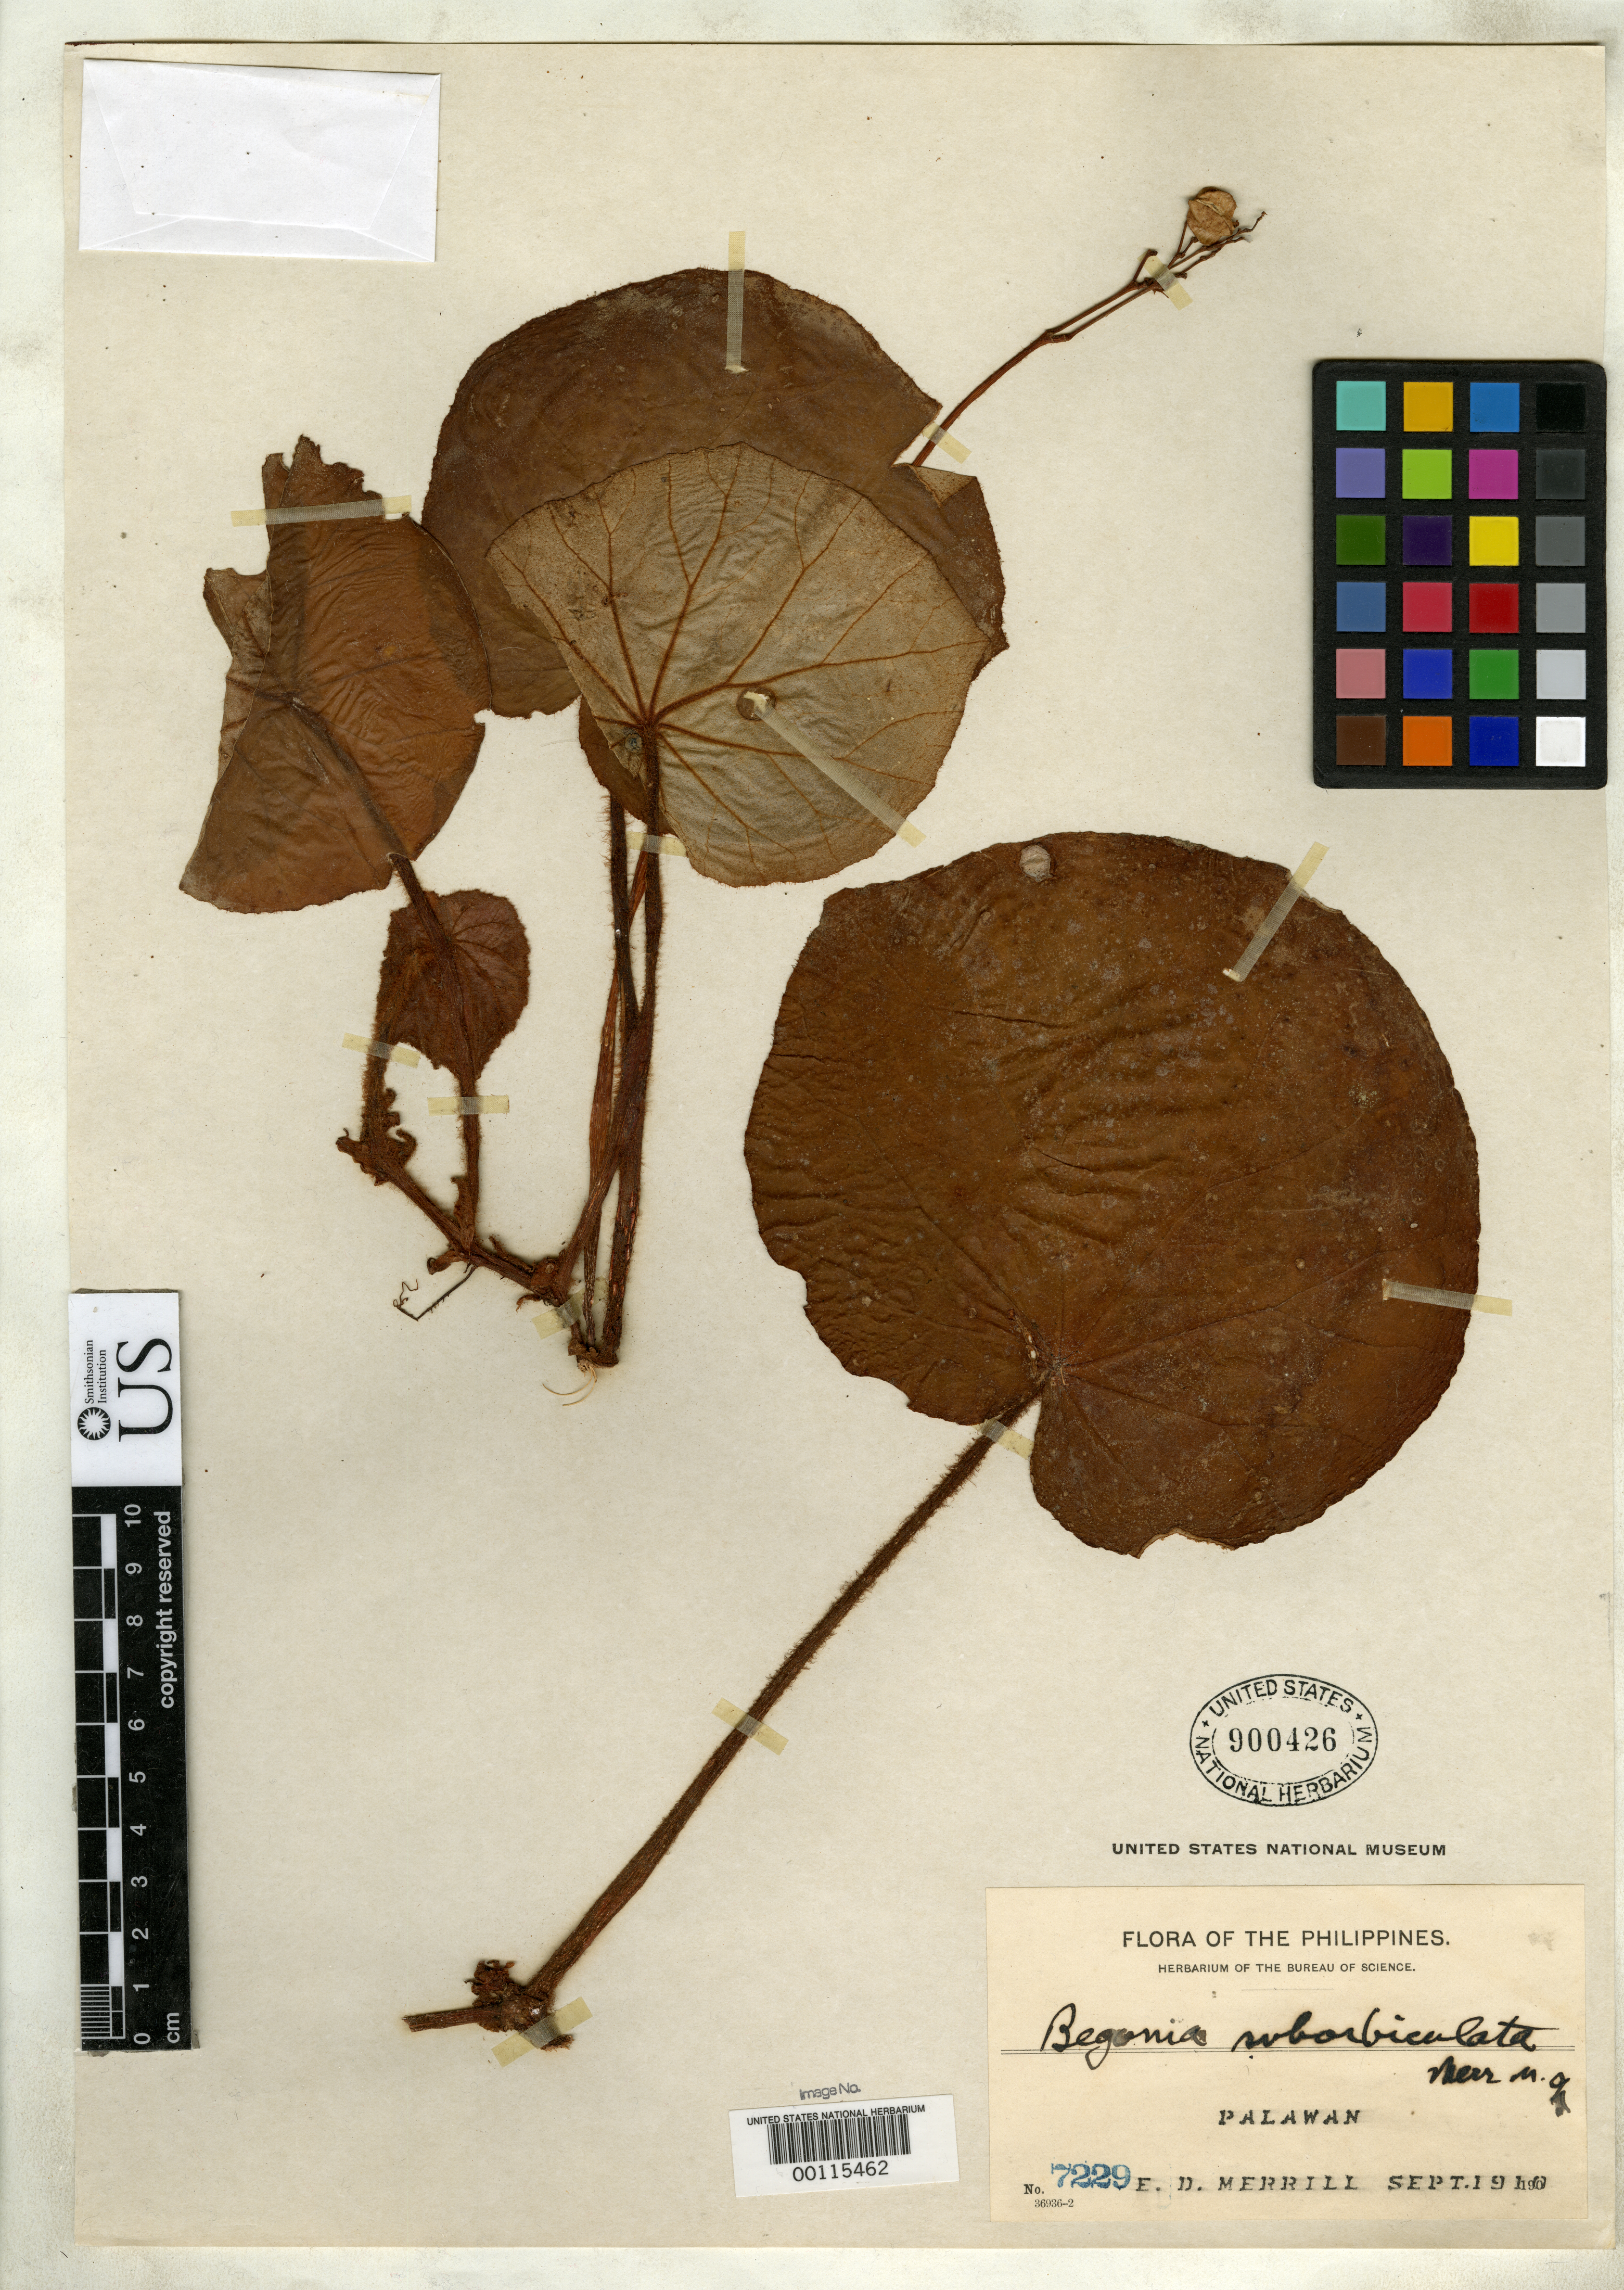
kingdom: Plantae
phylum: Tracheophyta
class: Magnoliopsida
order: Cucurbitales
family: Begoniaceae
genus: Begonia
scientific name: Begonia suborbiculata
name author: Merr.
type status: Isotype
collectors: E. D. Merrill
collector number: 7229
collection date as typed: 18 Sep 1910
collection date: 1910-09-18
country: Philippines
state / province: Mimaropa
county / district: Palawan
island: Palawan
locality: Malampaya Bay.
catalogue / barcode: US 900426